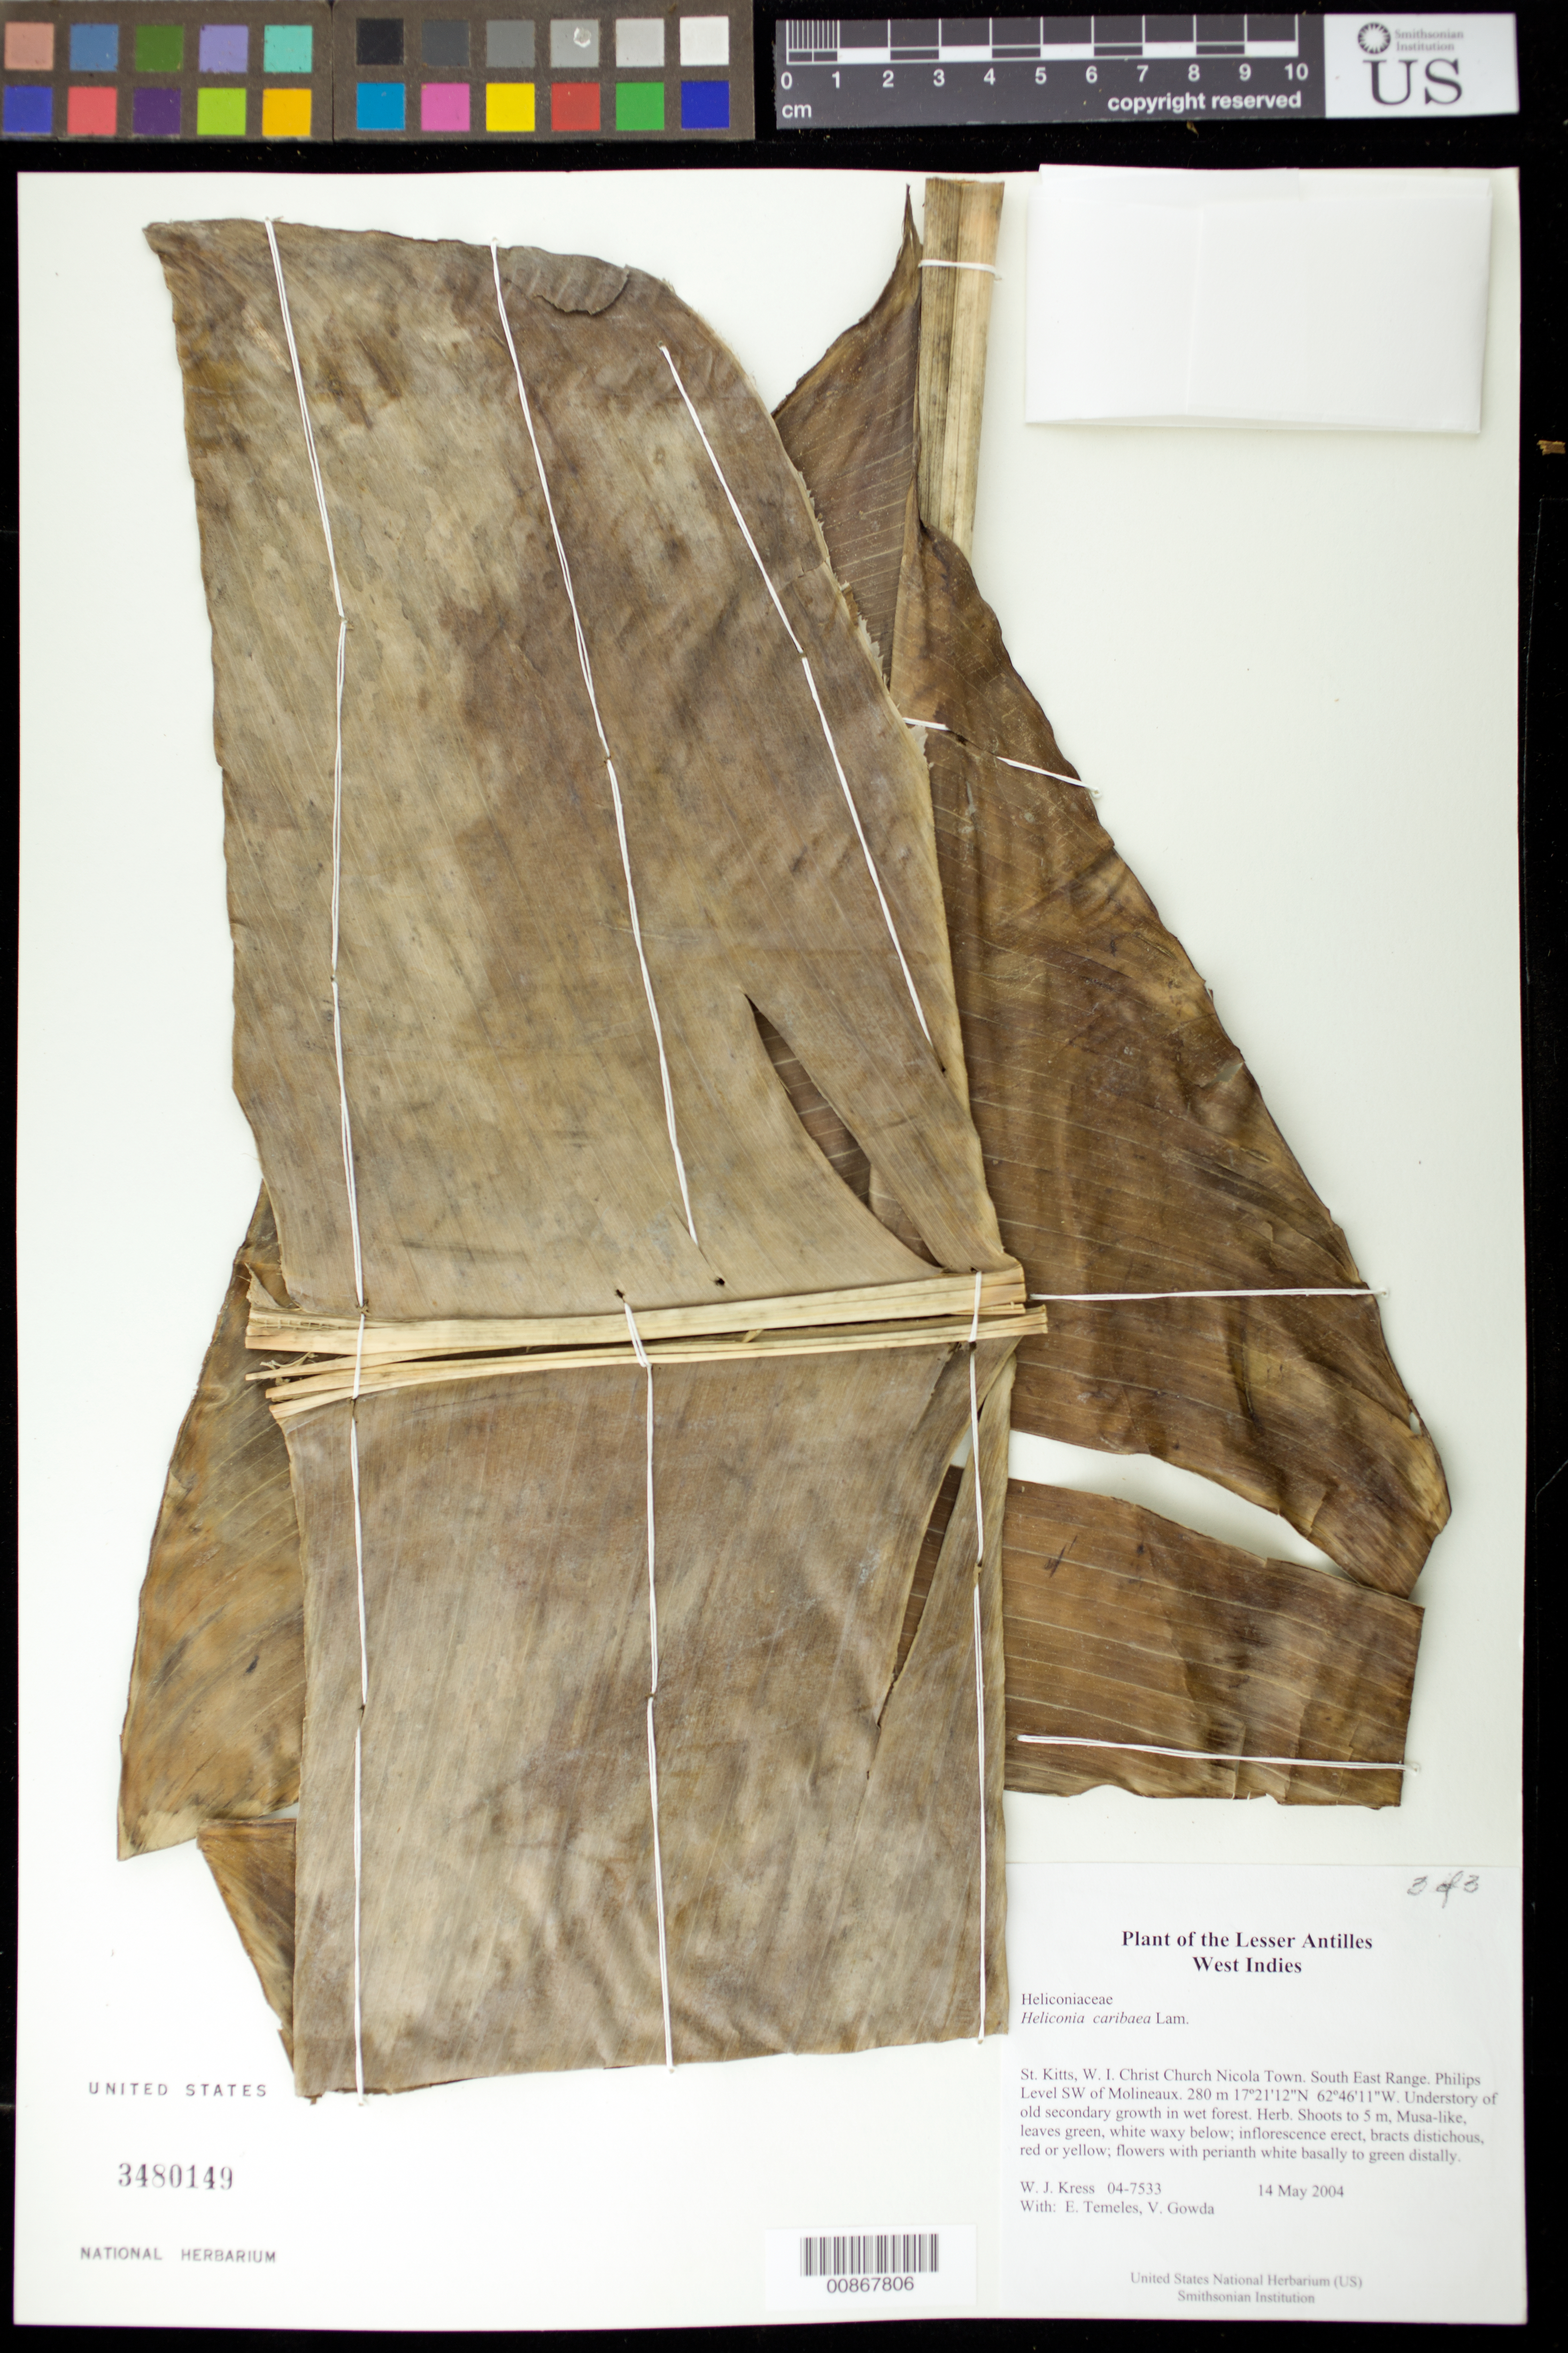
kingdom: Plantae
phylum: Tracheophyta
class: Liliopsida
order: Zingiberales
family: Heliconiaceae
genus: Heliconia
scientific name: Heliconia caribaea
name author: Lam.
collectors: W. J. Kress, E. Temeles & V. Gowda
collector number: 04-7533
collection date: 2004-05-14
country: St. Christopher-Nevis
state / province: Christ Church Nicola Town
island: St. Lucia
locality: Philips Level SW of Molineaux. South East Range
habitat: Understory of old secondary growth in wet forest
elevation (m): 280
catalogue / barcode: US 3480149